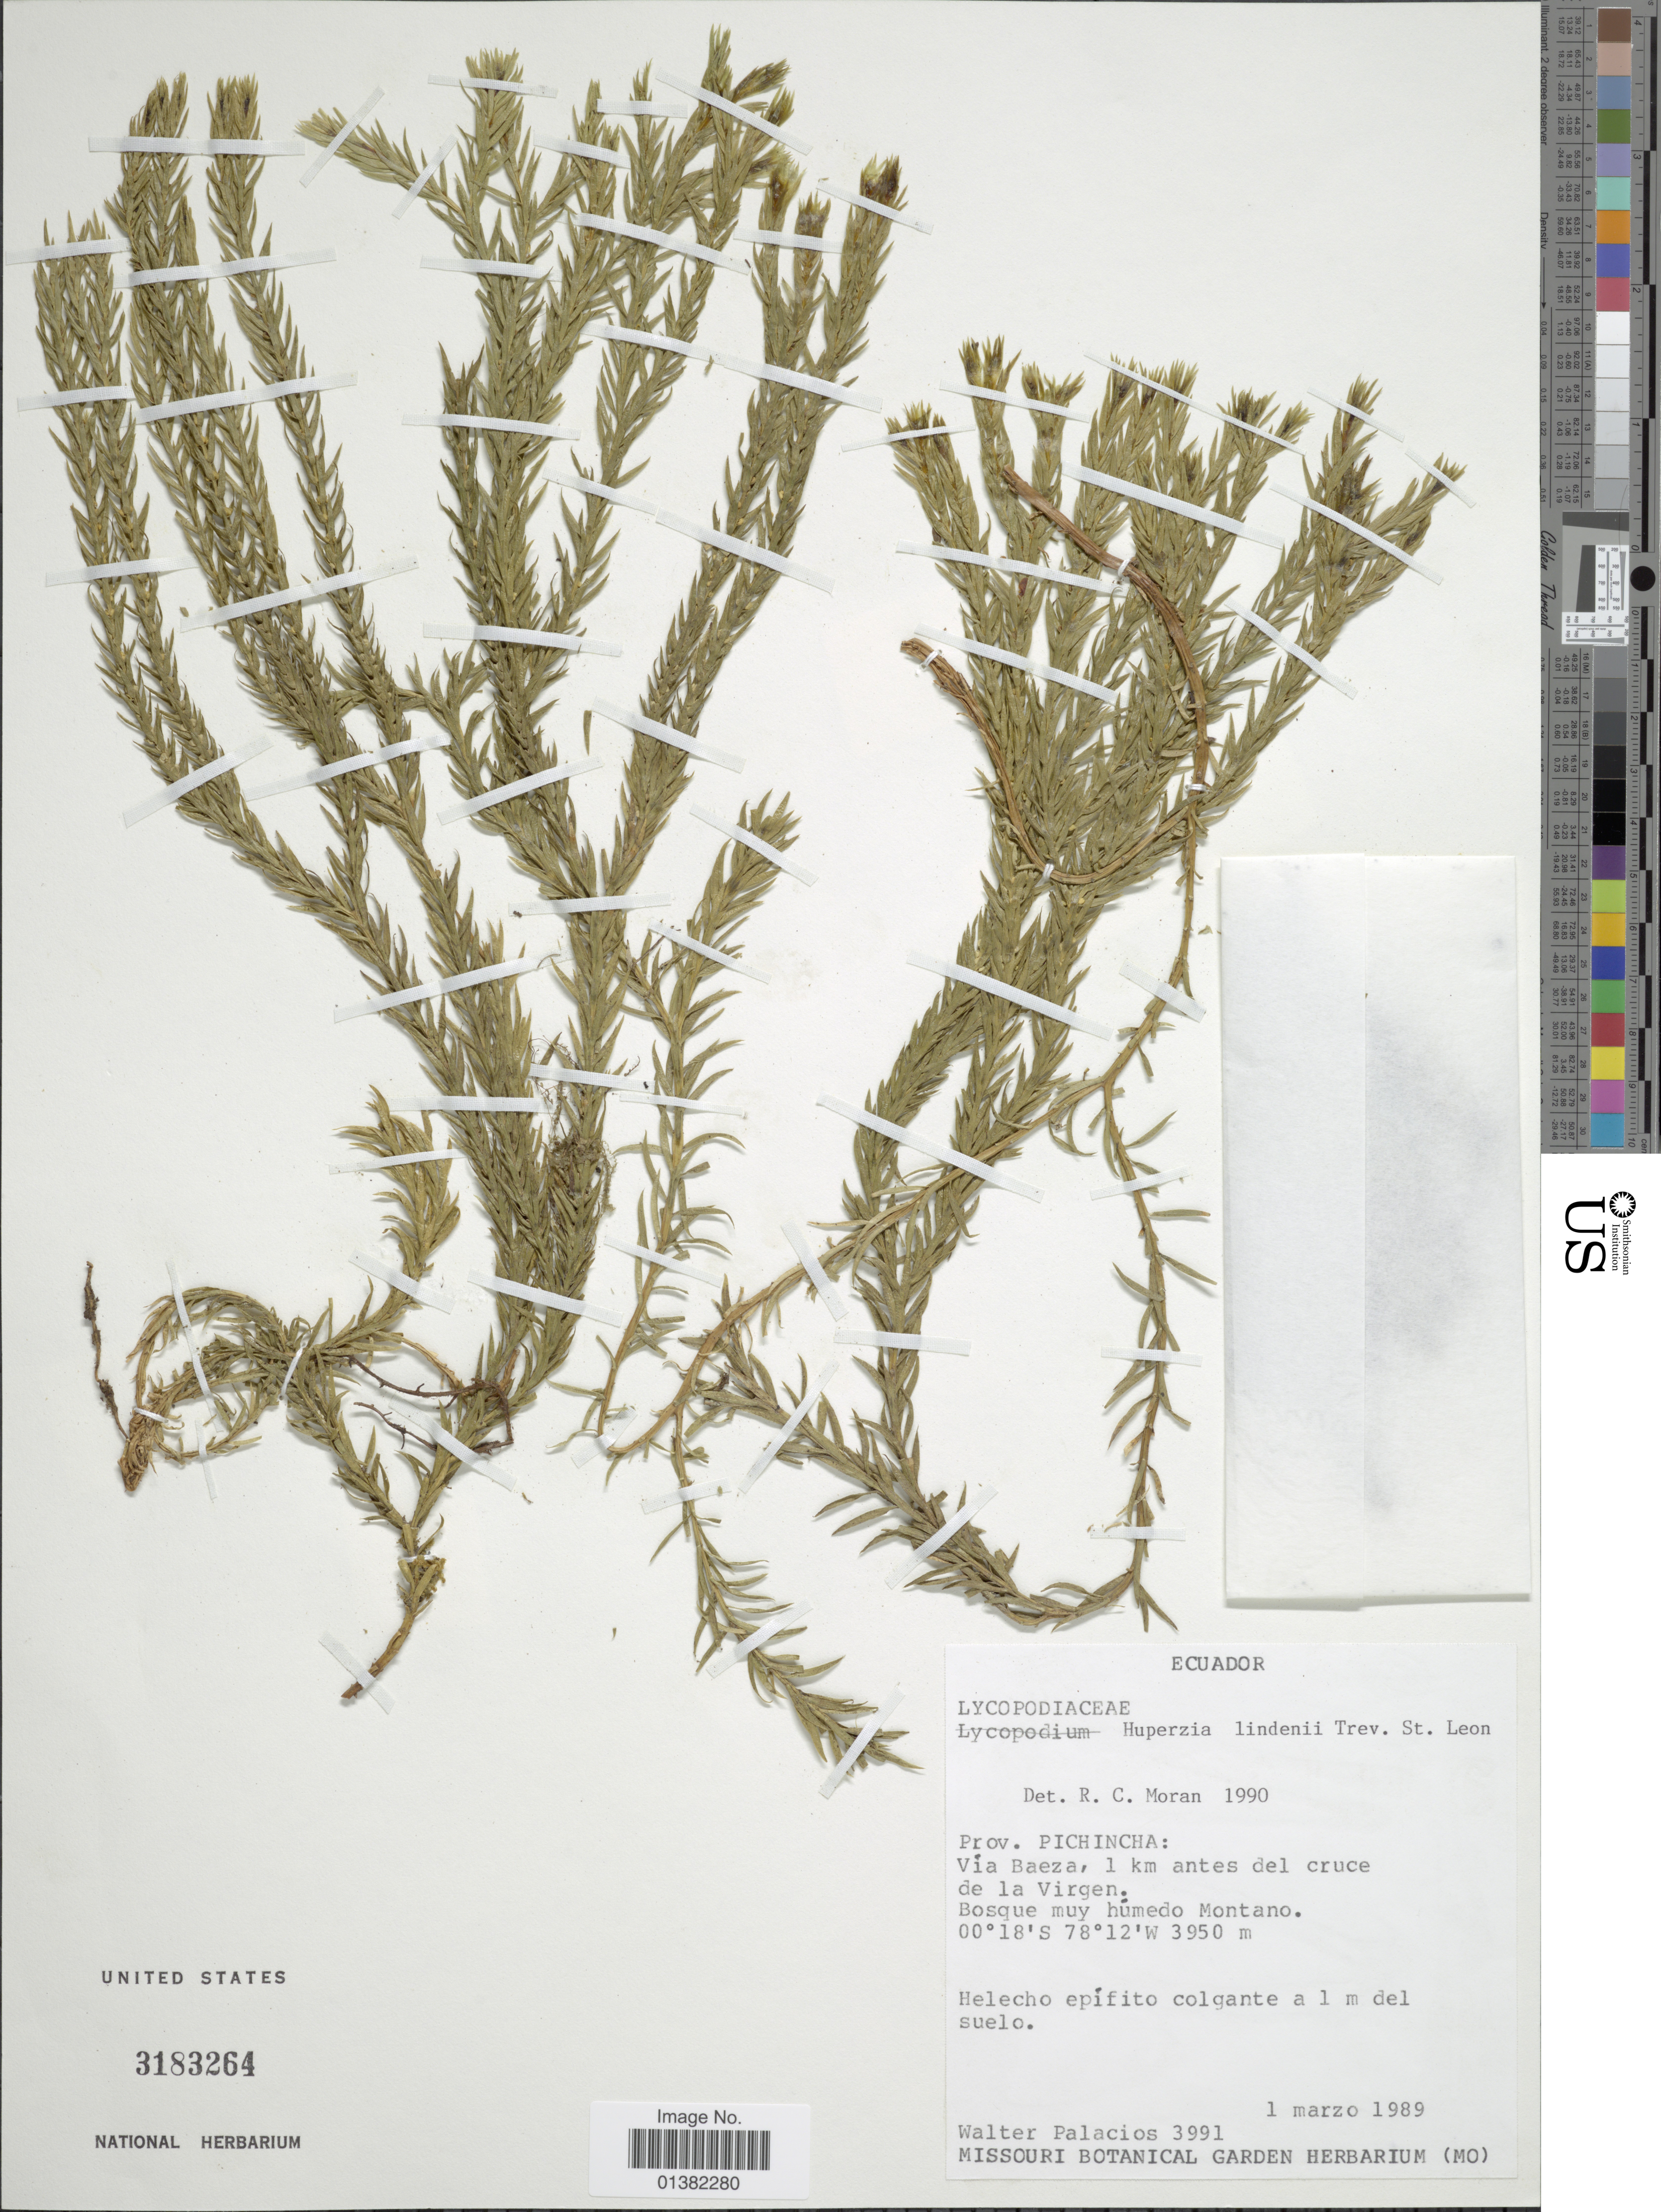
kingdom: Plantae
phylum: Tracheophyta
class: Lycopodiopsida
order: Lycopodiales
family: Lycopodiaceae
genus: Phlegmariurus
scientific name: Phlegmariurus lindenii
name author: (Spring) B. Øllg.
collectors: W. Palacios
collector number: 3991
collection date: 1989-03-01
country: Ecuador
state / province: Pichincha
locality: Vía Baeza, 1 km antes del cruce de la Virgen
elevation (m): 3950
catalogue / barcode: US 3183264